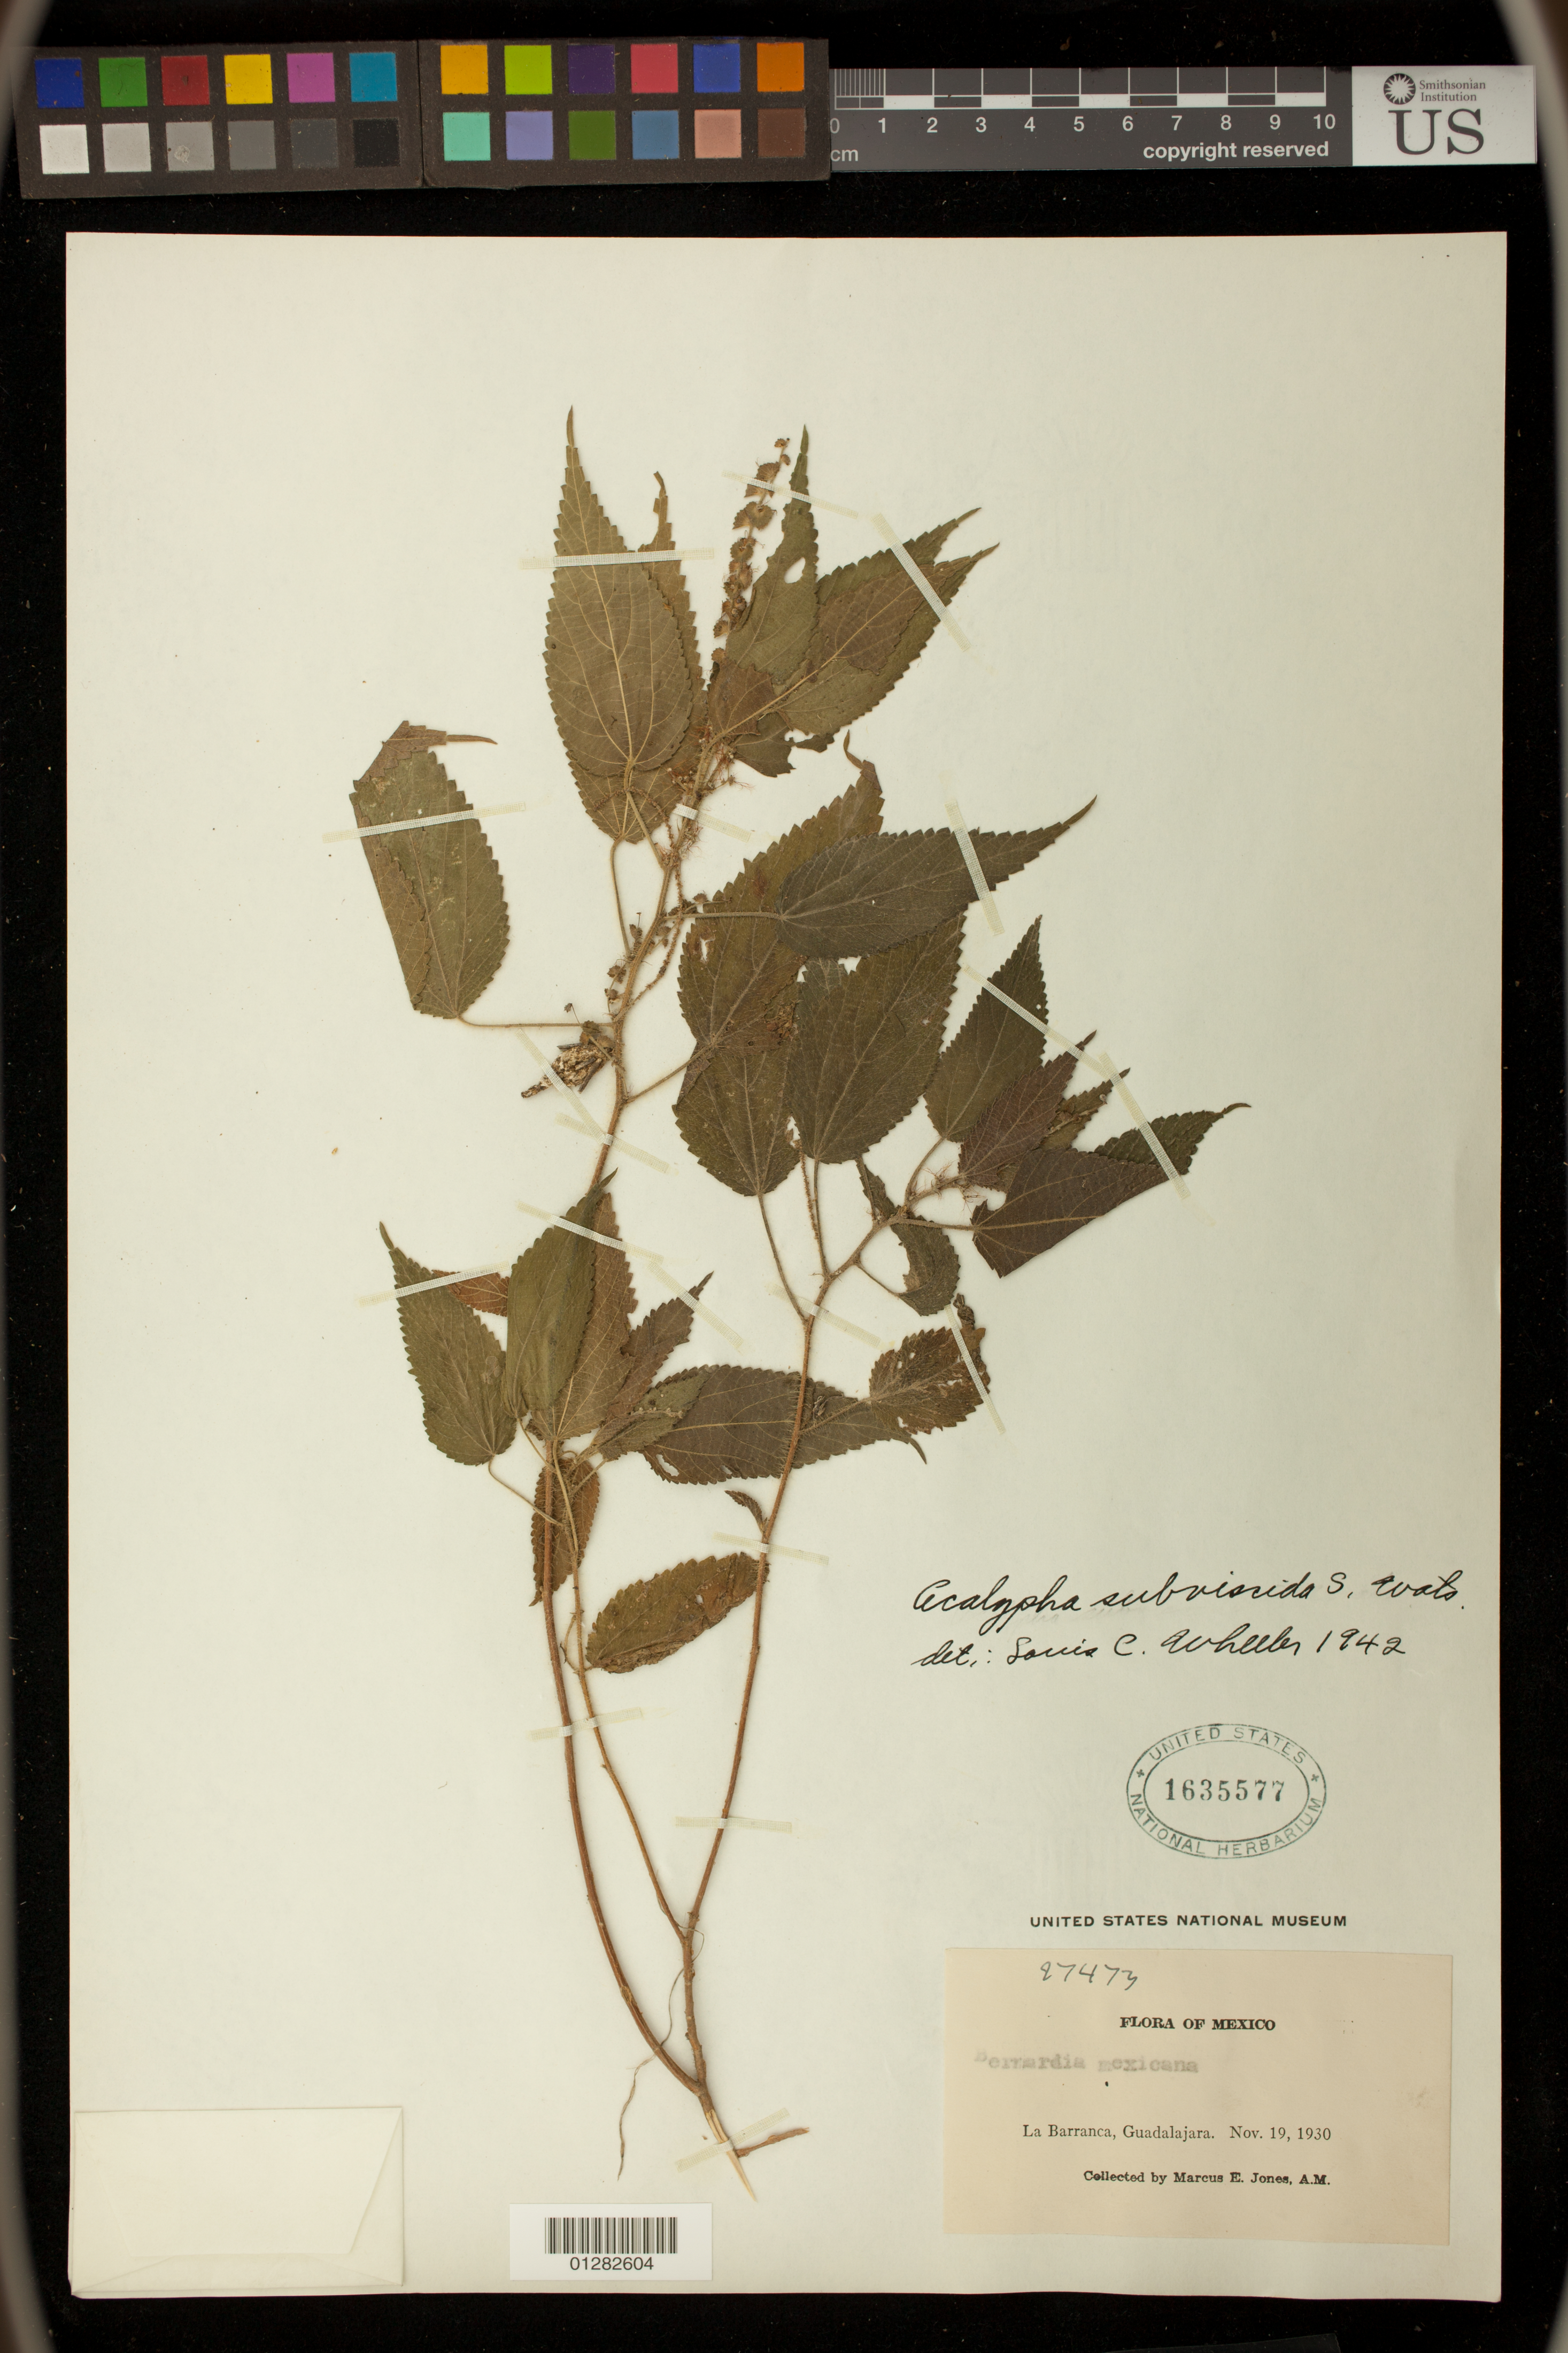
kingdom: Plantae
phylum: Tracheophyta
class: Magnoliopsida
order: Malpighiales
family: Euphorbiaceae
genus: Acalypha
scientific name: Acalypha subviscida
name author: S. Watson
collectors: Bro. G. Arsène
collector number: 27473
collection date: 1930-11-19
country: Mexico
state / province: Jalisco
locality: La Barranca, Guadalajara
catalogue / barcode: US 1635577